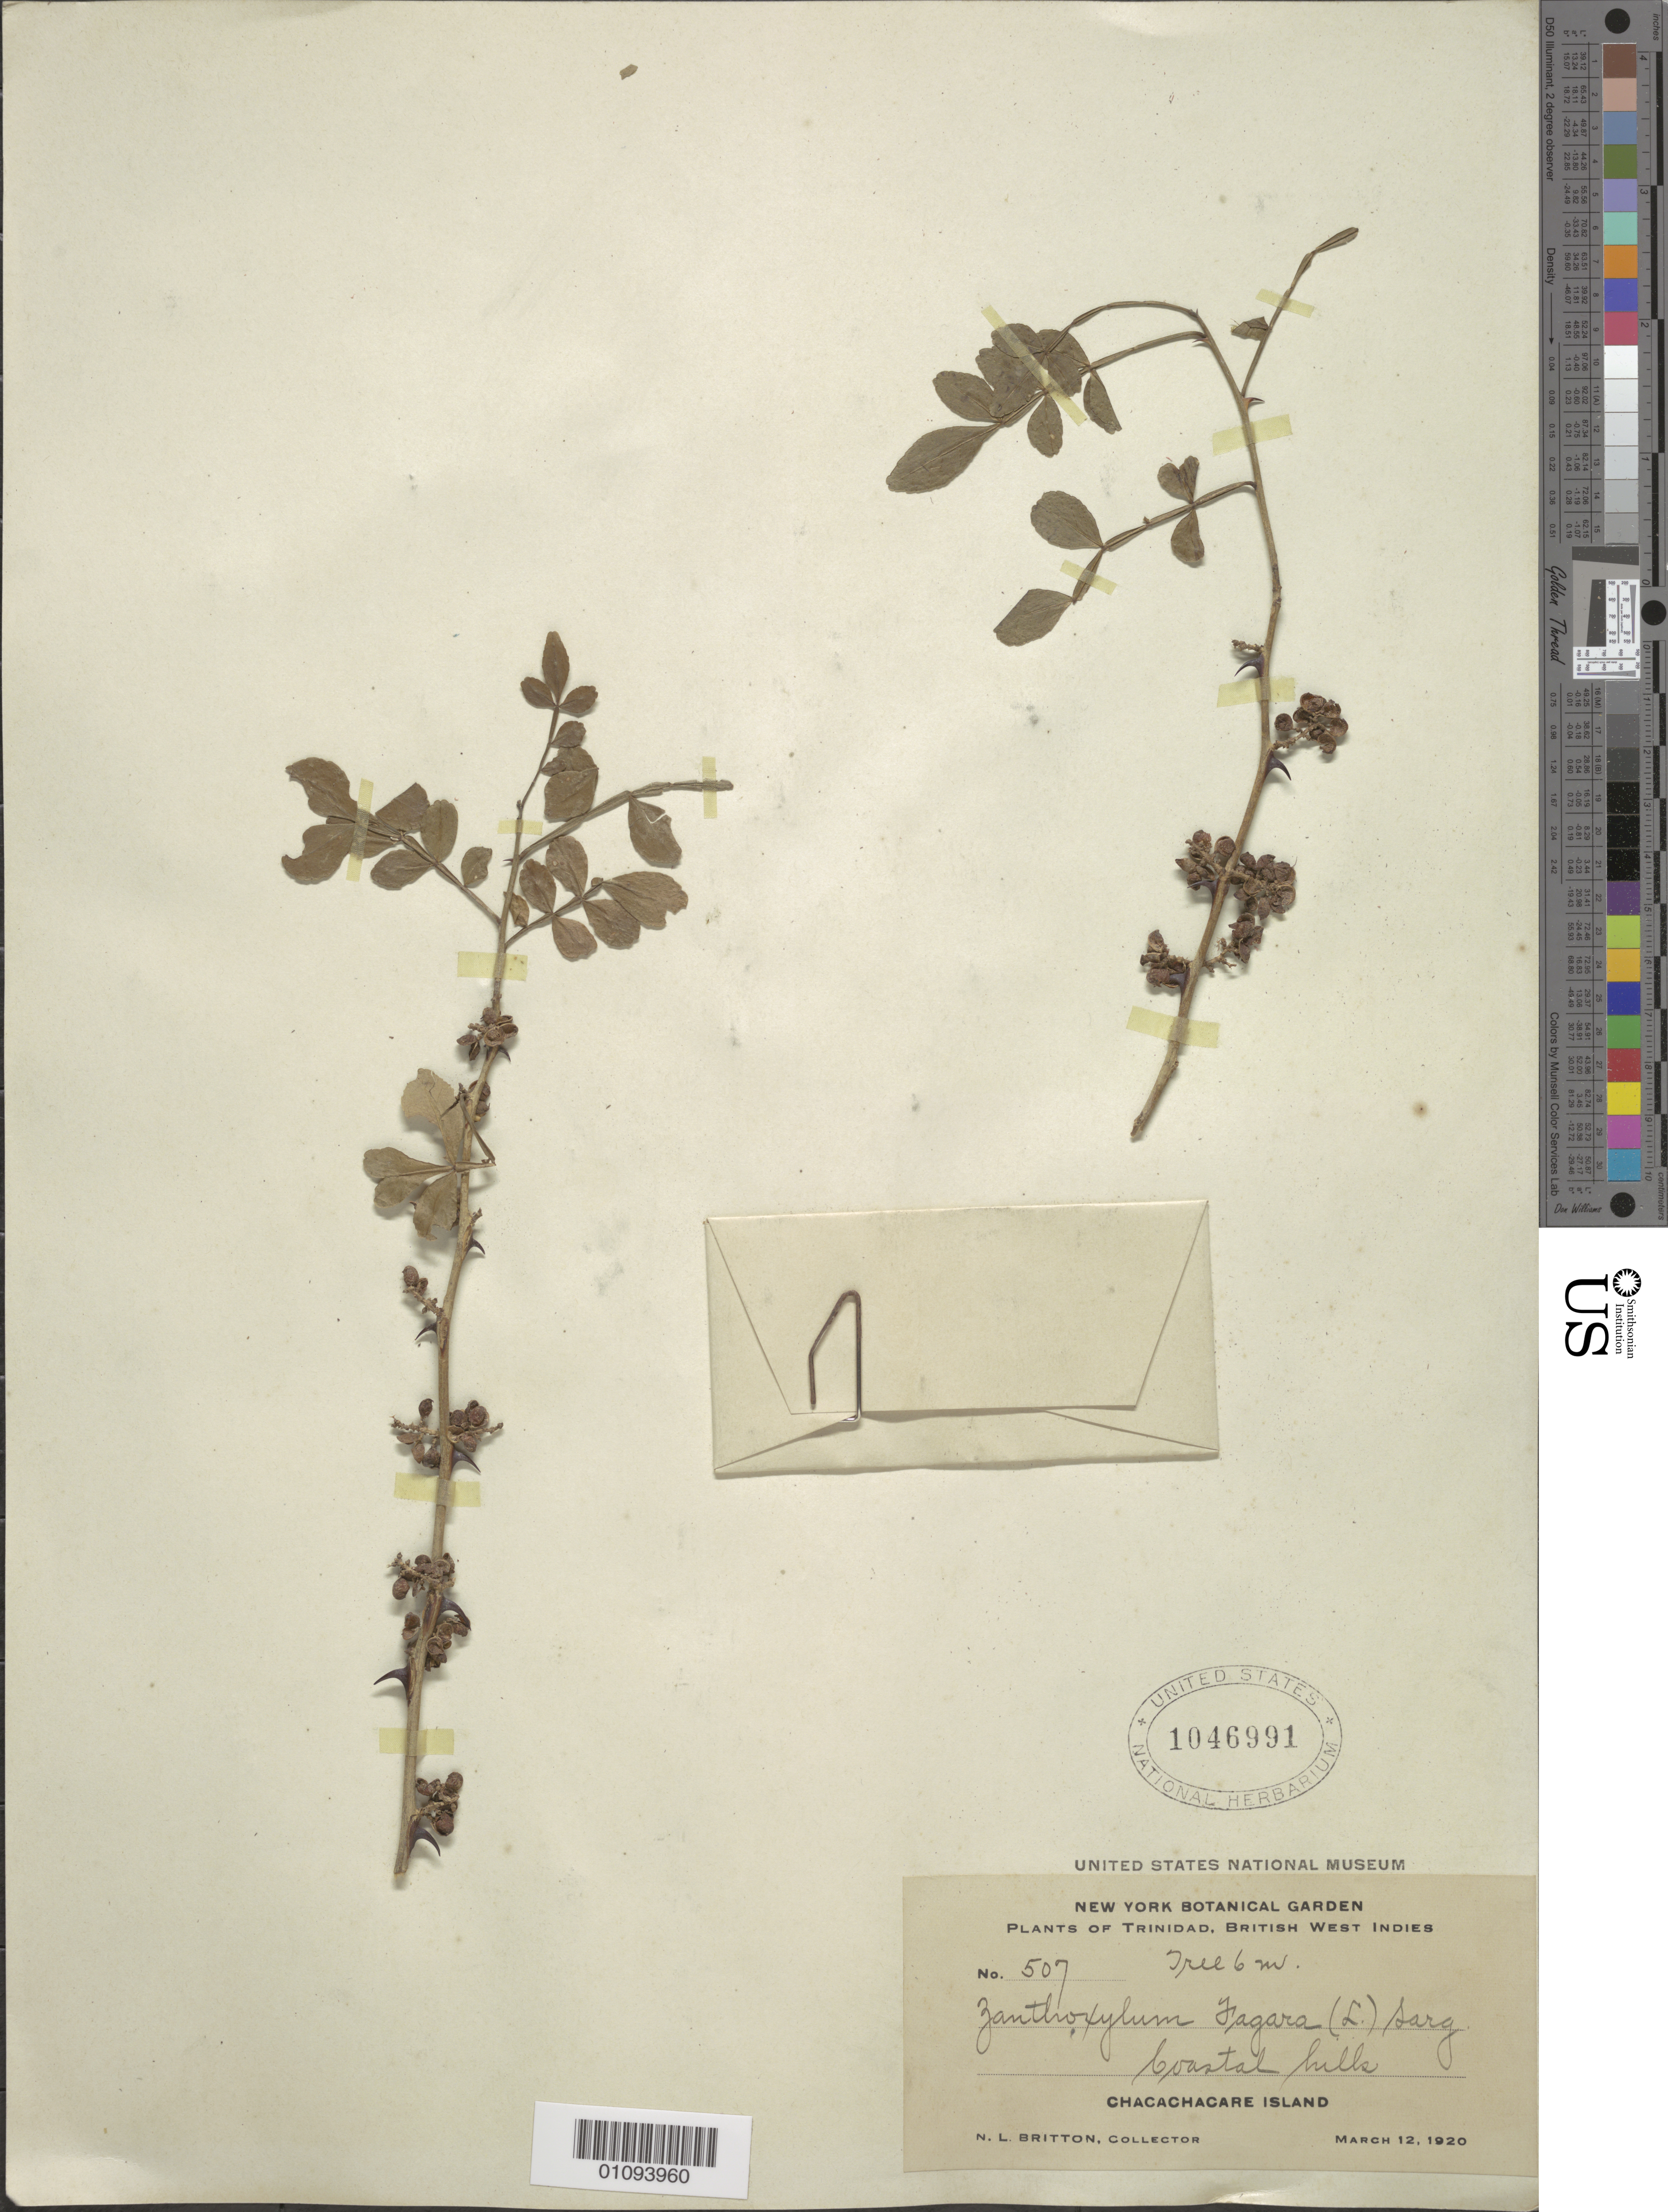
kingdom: Plantae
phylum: Tracheophyta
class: Magnoliopsida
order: Sapindales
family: Rutaceae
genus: Zanthoxylum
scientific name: Zanthoxylum fagara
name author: (L.) Sarg.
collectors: N. Britton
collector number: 507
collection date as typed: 12 Mar 1920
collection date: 1920-03-12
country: Trinidad and Tobago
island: Chacachacare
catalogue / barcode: US 1046991